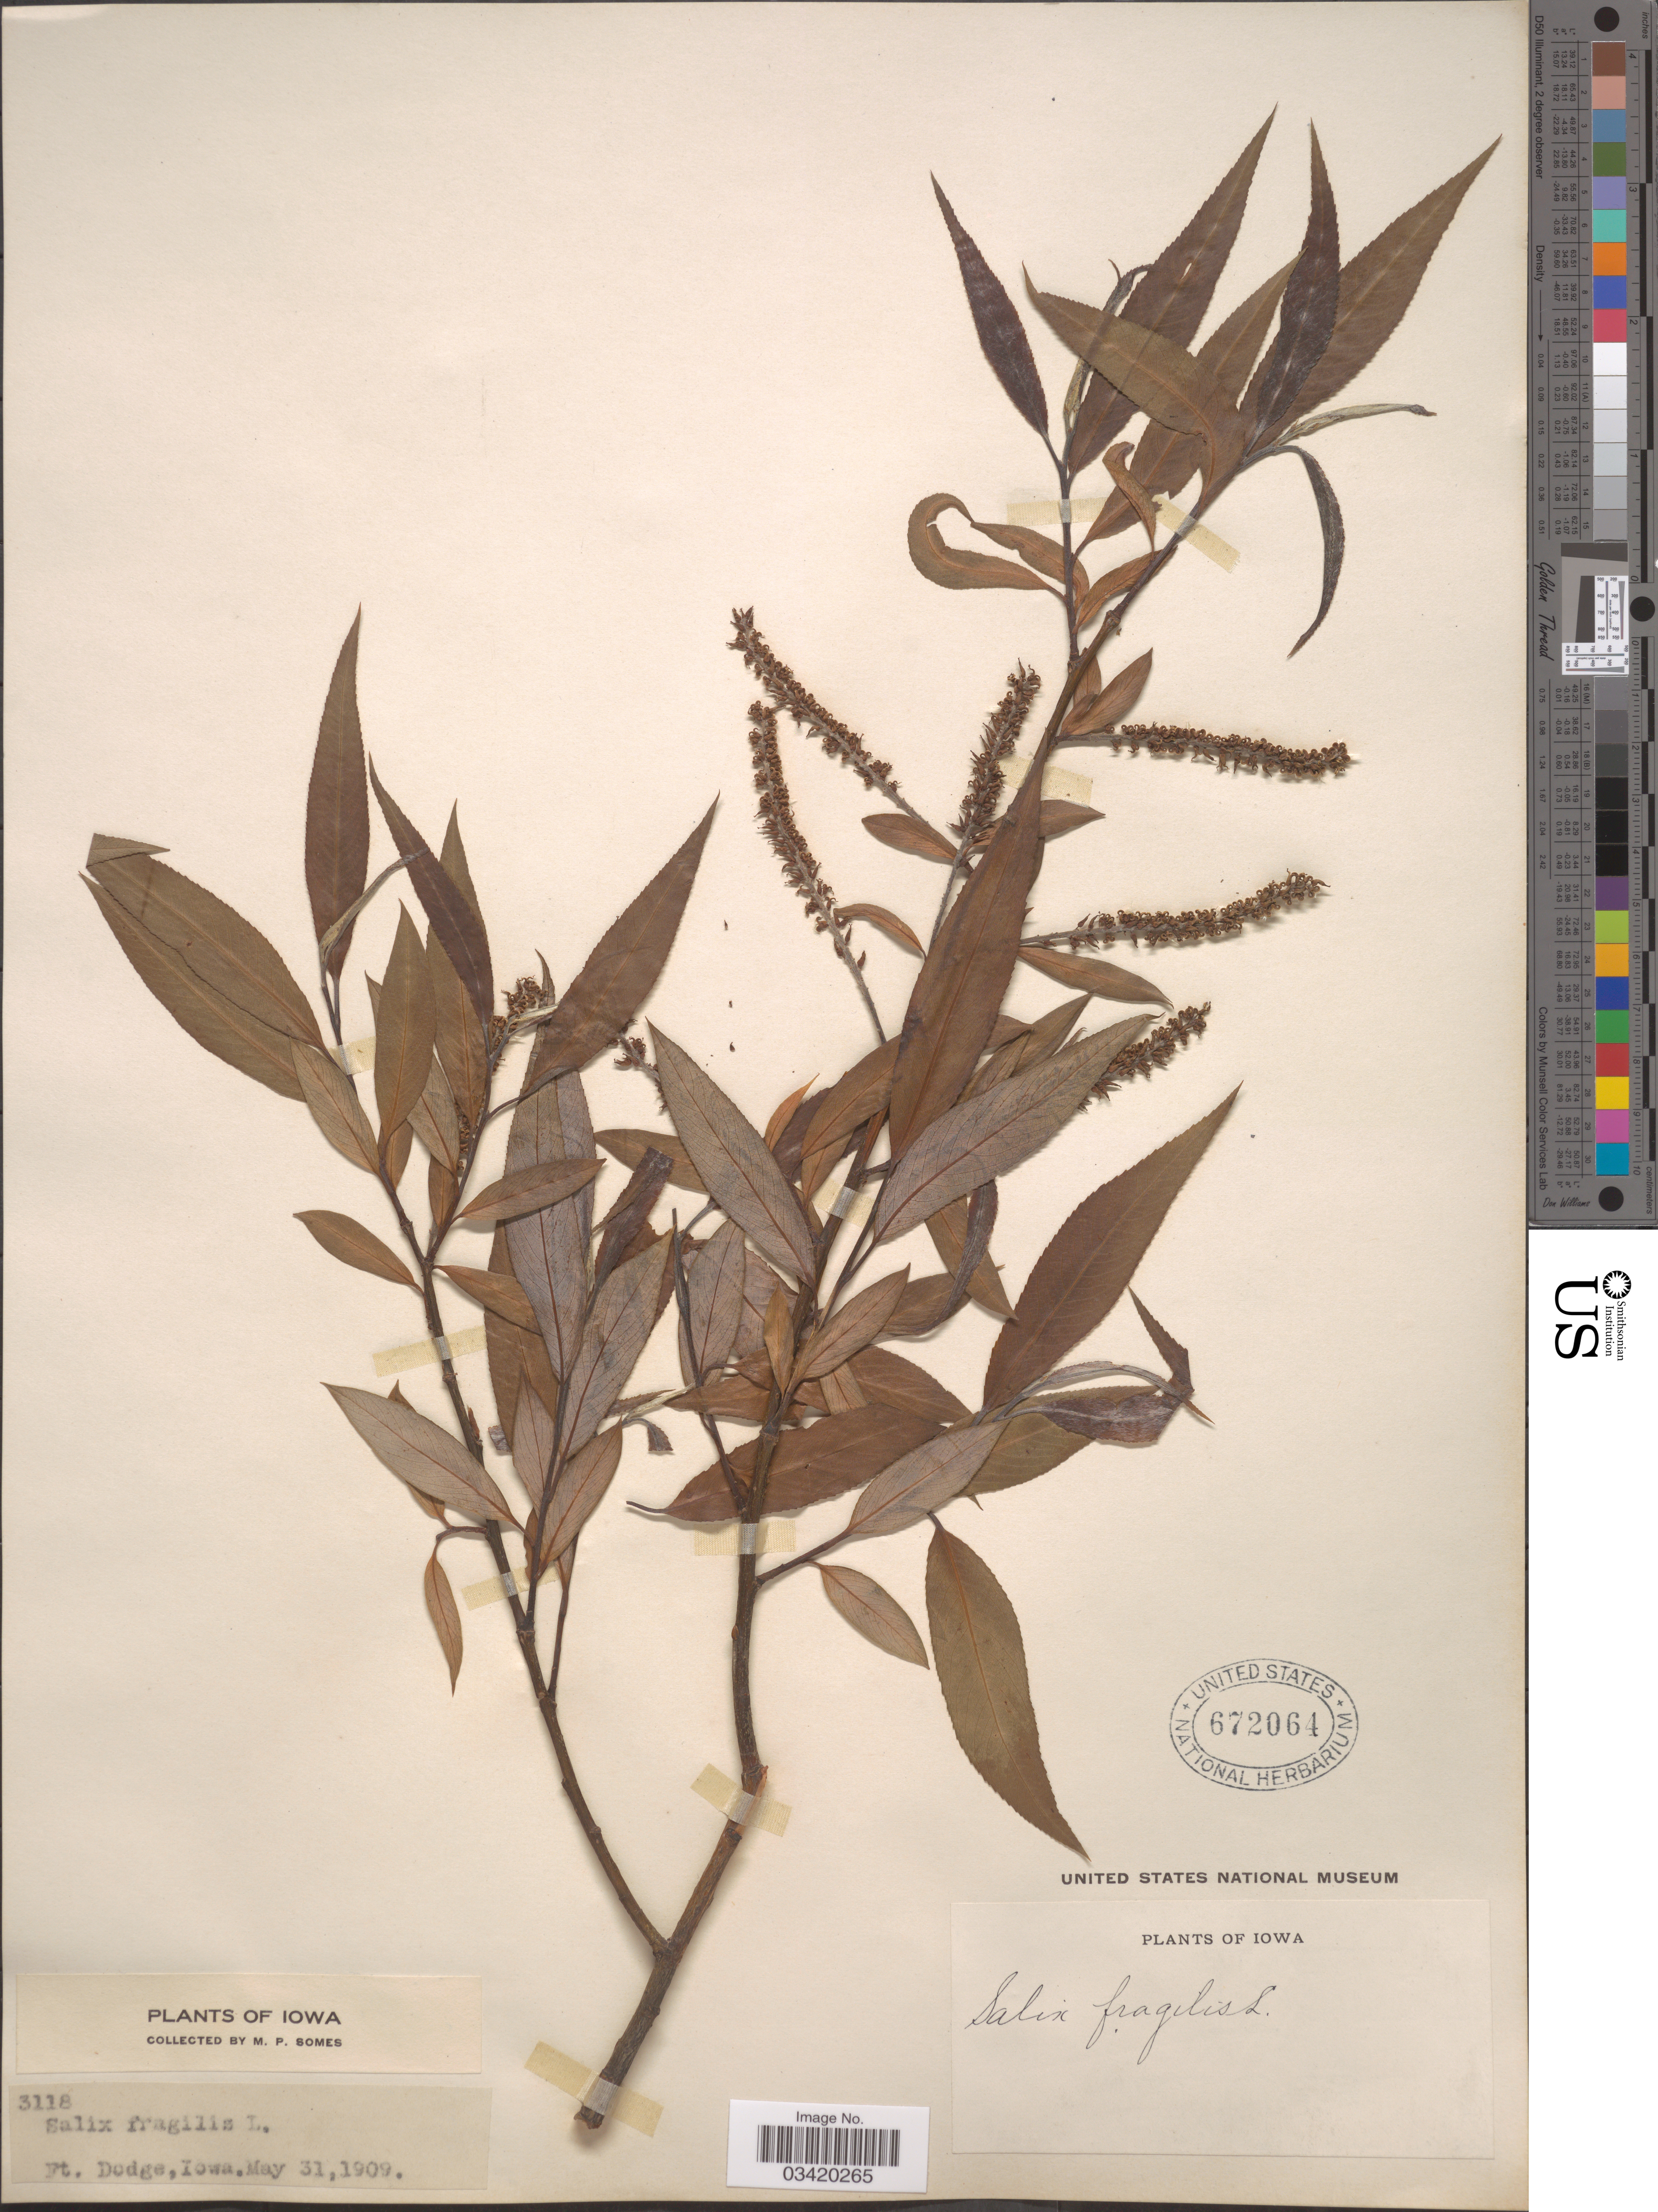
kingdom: Plantae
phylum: Tracheophyta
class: Magnoliopsida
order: Malpighiales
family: Salicaceae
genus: Salix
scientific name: Salix fragilis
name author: L.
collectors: M. Somes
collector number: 3118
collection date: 1909-05-31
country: United States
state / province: Iowa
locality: Ft. Dodge.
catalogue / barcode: US 672064